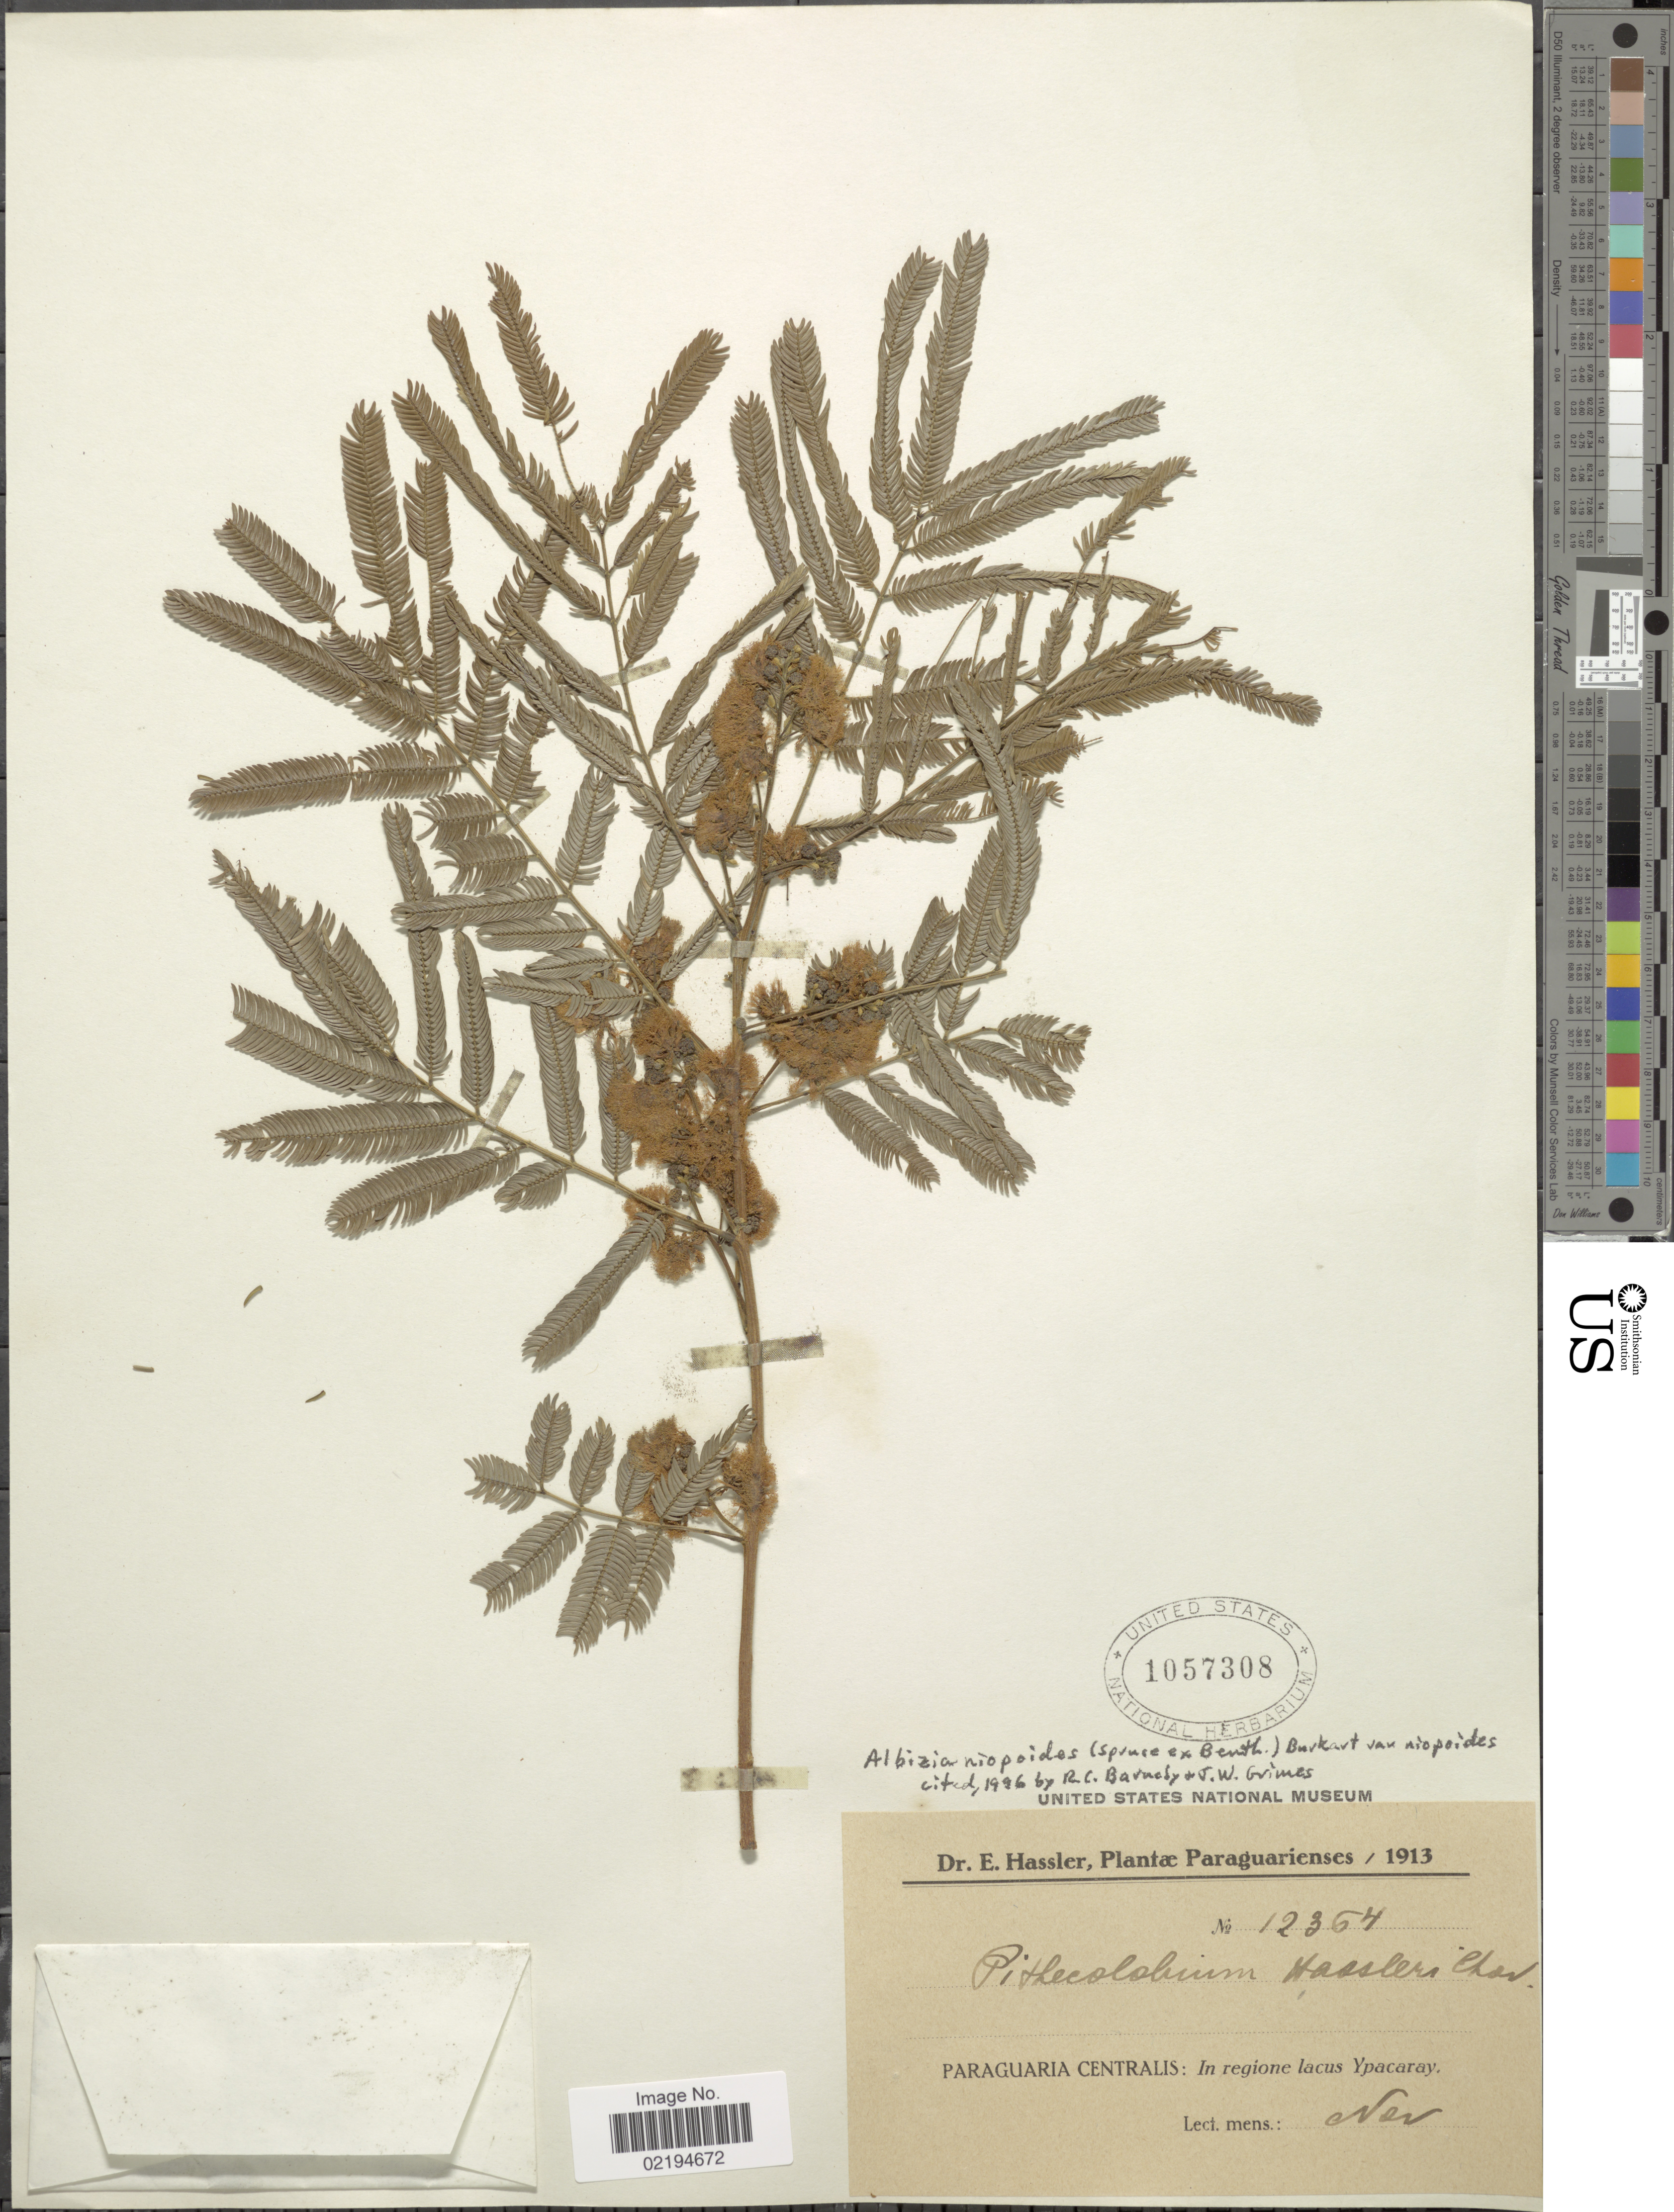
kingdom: Plantae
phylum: Tracheophyta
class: Magnoliopsida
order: Fabales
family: Fabaceae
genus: Pseudalbizzia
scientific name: Pseudalbizzia niopoides var. niopoides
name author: (Spruce ex Benth.) Koenen & Duno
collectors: E. Hassler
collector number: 12364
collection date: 1913-11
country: Paraguay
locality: Paraguarienses, Paraguaria Centralis: in regione lacus Ypacaray.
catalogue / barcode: US 1057308